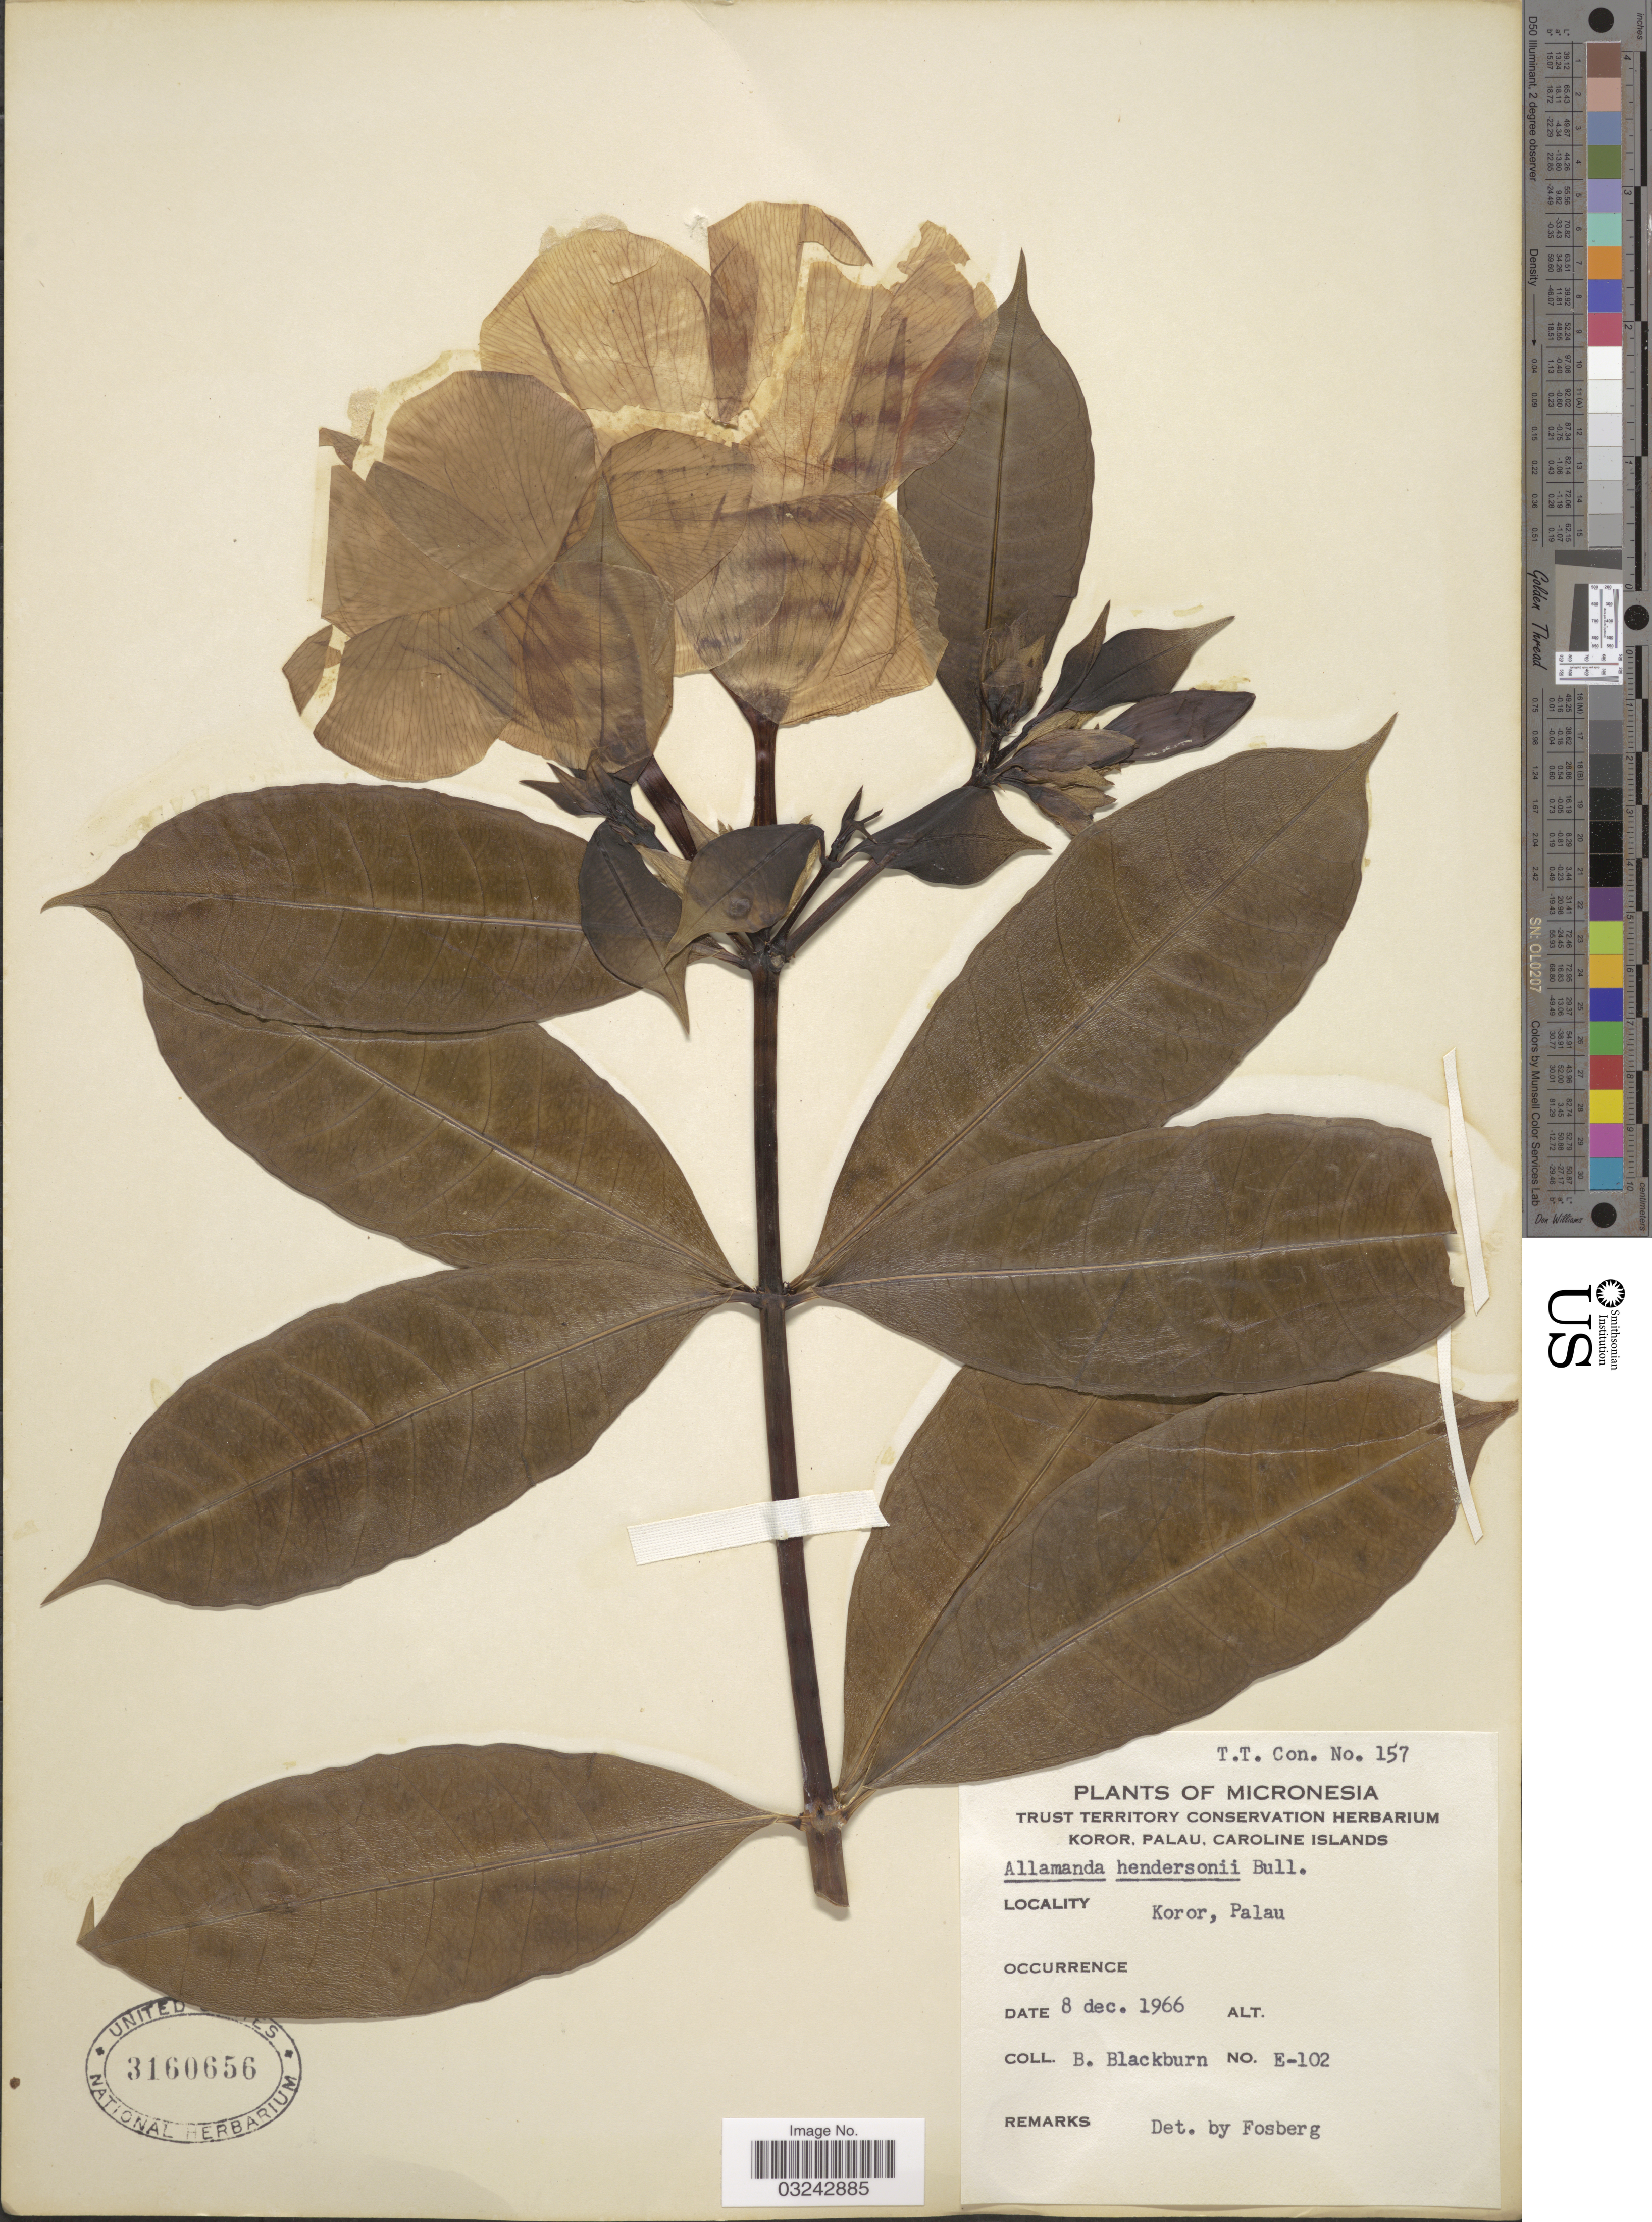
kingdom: Plantae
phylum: Tracheophyta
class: Magnoliopsida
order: Gentianales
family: Apocynaceae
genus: Allamanda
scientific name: Allamanda hendersonii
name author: W. Bull ex Dombrain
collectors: B. B. Blackburn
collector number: E-102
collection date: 1966-12-08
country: Palau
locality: Micronesia, Koror, Palau.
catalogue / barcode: US 3160656